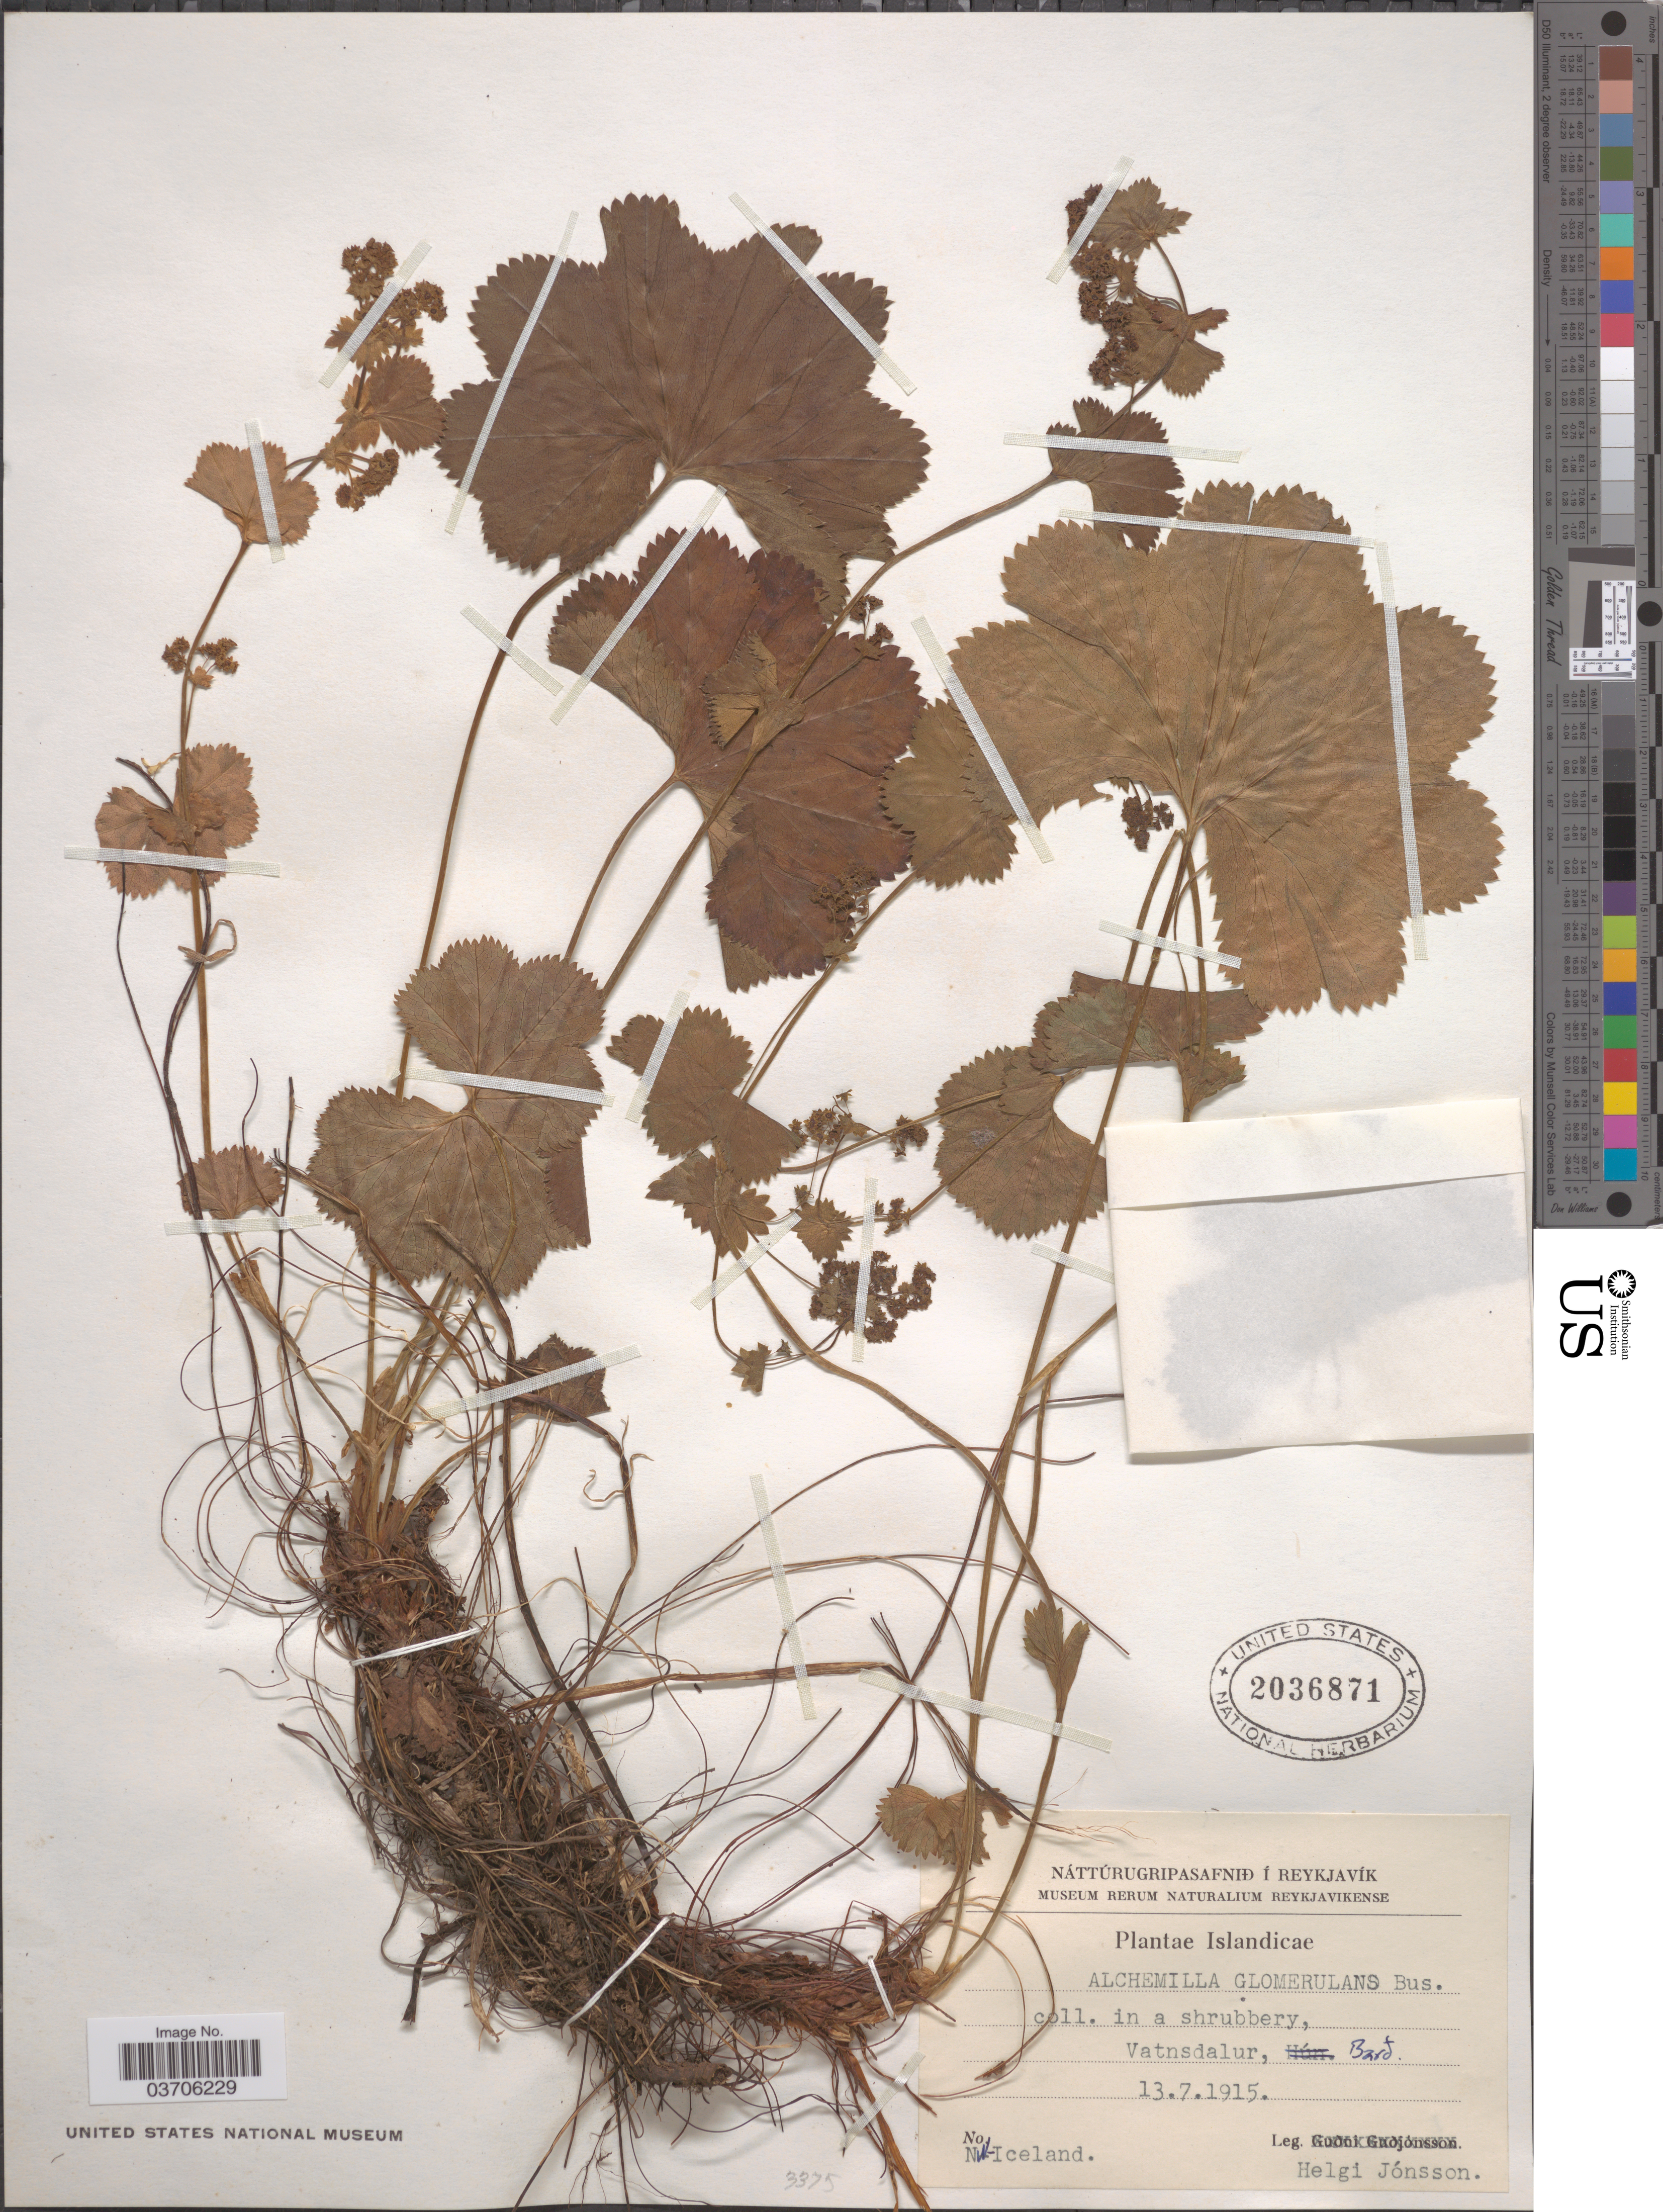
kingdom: Plantae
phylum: Tracheophyta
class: Magnoliopsida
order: Rosales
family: Rosaceae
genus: Alchemilla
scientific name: Alchemilla glomerulans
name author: Buser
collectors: H. Jónsson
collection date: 1915-07-13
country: Iceland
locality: Islandicae. Vatnsdalur, Bard. NW- Iceland.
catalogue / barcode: US 2036871